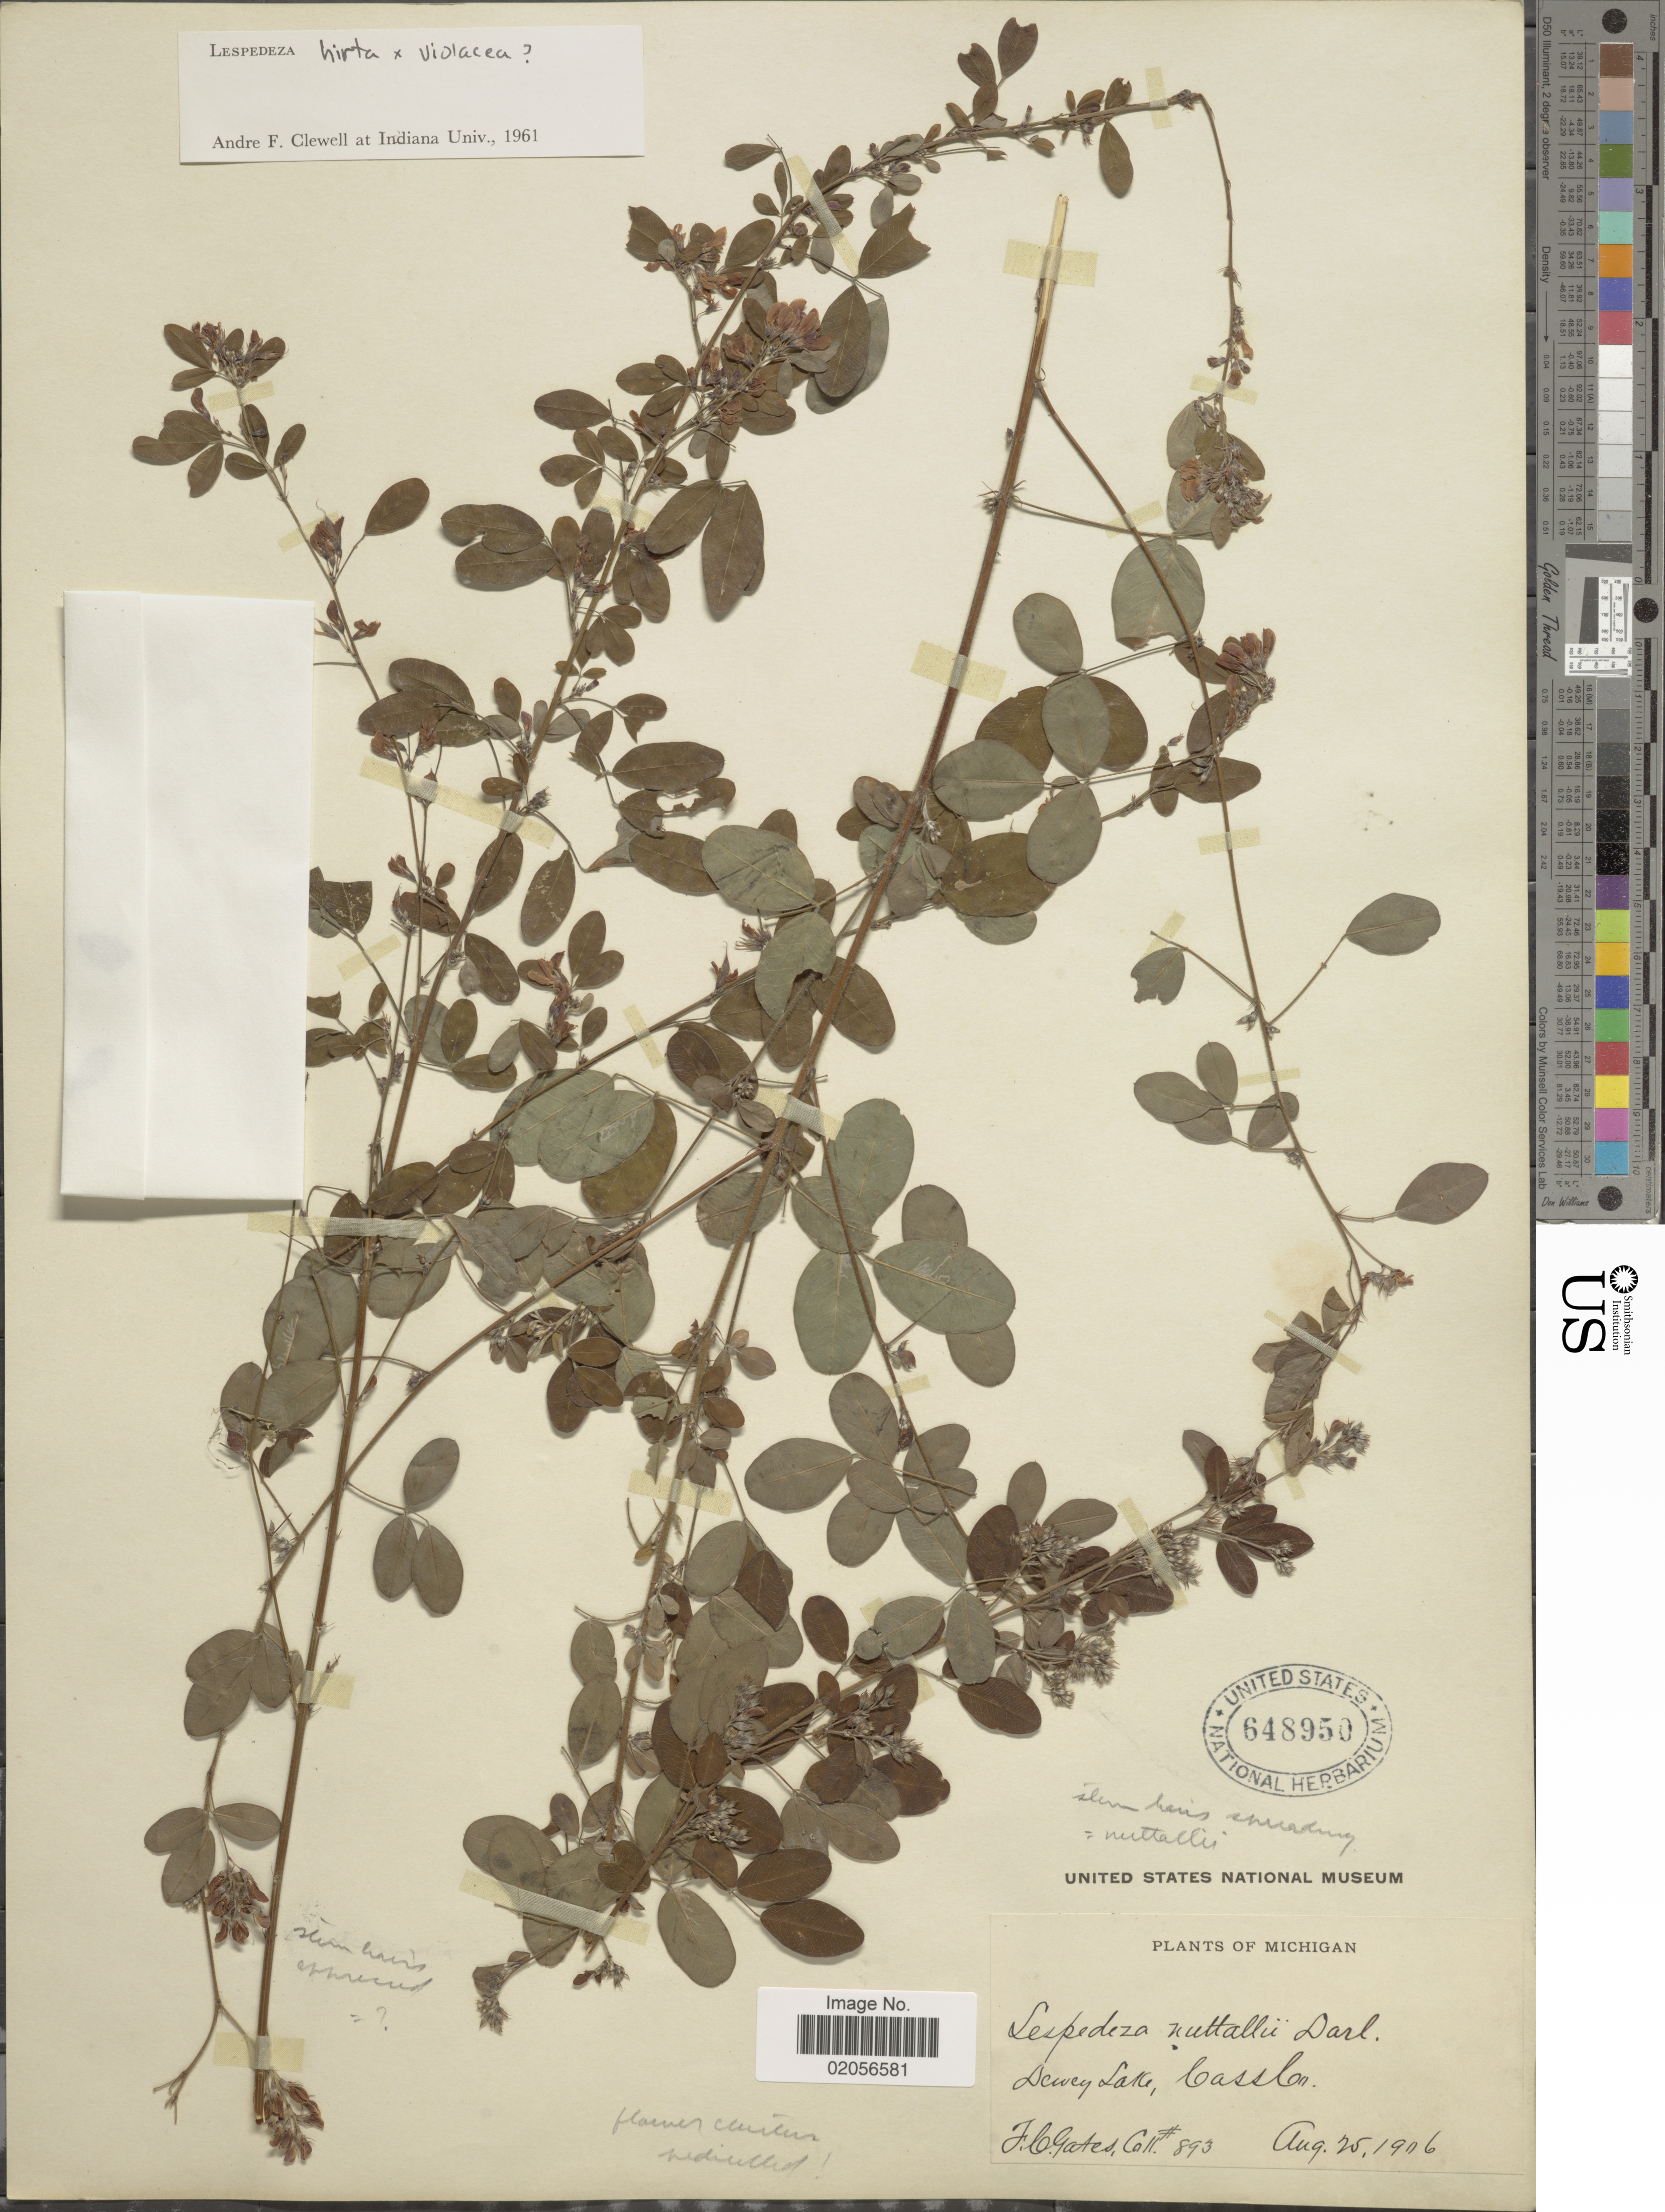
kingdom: Plantae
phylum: Tracheophyta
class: Magnoliopsida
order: Fabales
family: Fabaceae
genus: Lespedeza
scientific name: Lespedeza hirta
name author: (L.) Hornem.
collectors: F. C. Gates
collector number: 893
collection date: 1906-08-25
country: United States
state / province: Michigan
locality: Dewey Lake, Cass Co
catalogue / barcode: US 648950